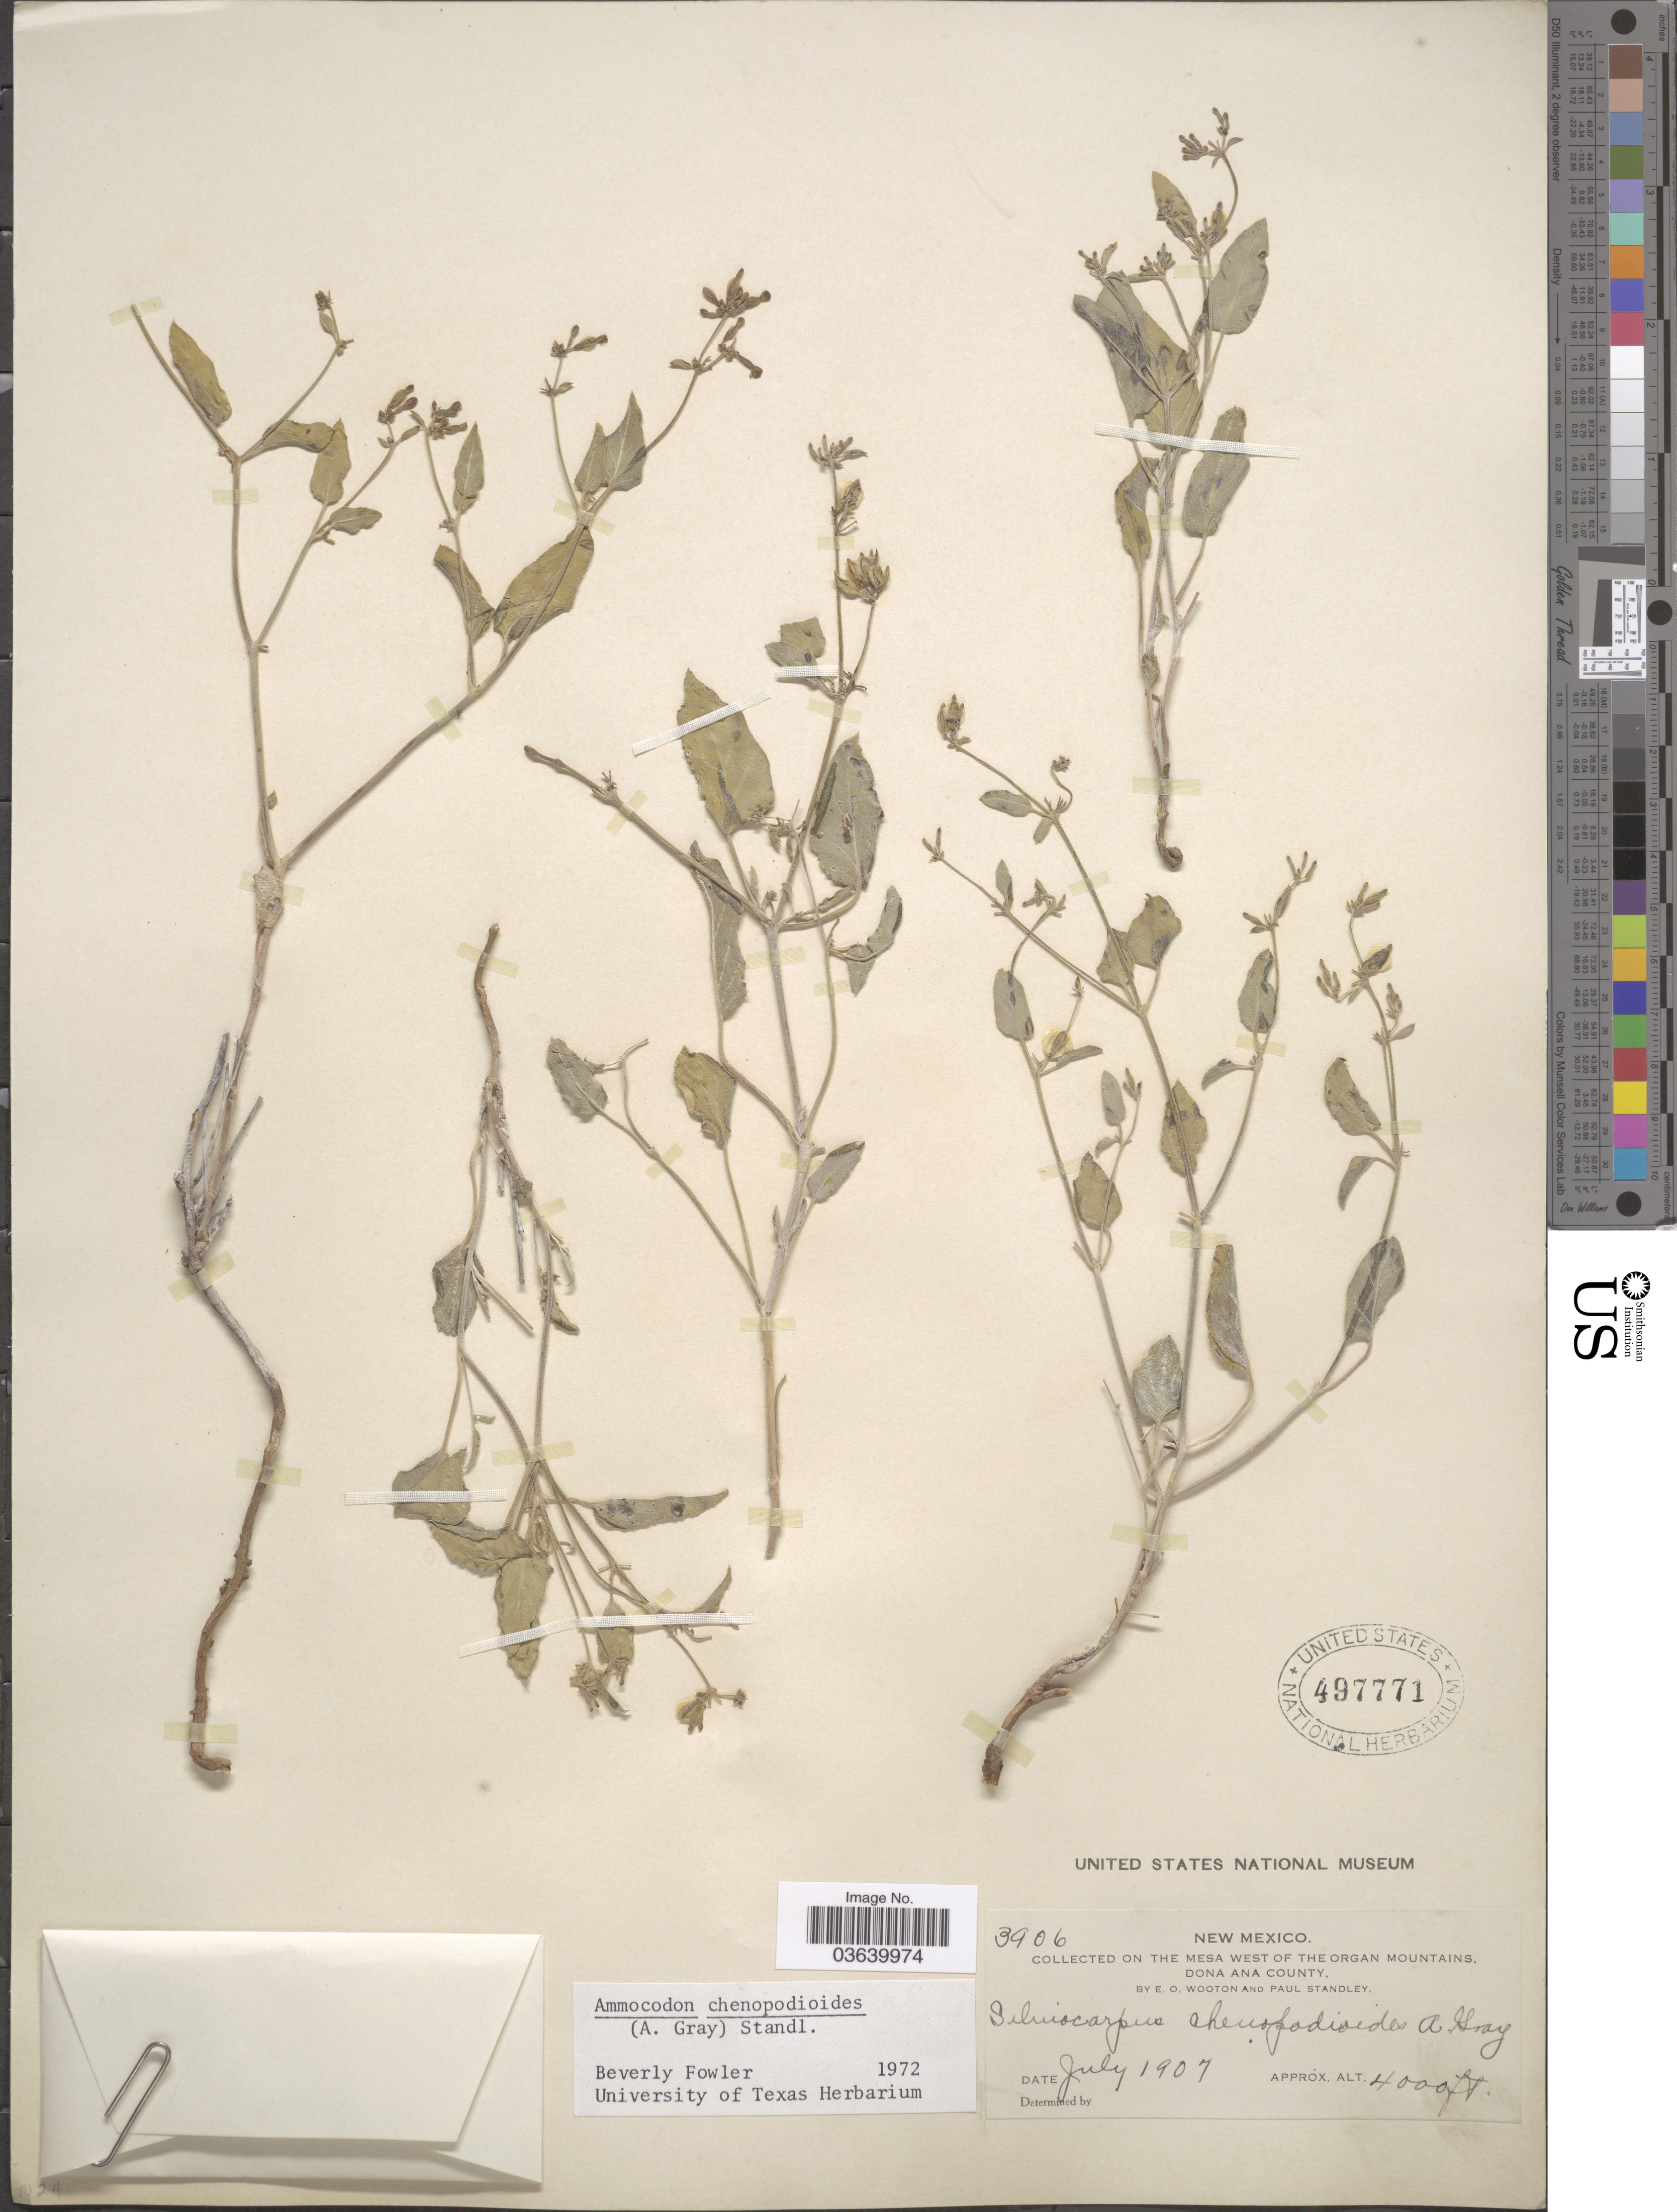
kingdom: Plantae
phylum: Tracheophyta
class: Magnoliopsida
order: Caryophyllales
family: Nyctaginaceae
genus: Acleisanthes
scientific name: Acleisanthes chenopodioides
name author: (A. Gray) R.A. Levin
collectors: E. O. Wooton & P. C. Standley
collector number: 3906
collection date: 1907-07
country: United States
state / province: New Mexico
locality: On the mesa west of the Organ Mountains, Dona Ana County.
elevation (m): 1219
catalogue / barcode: US 497771